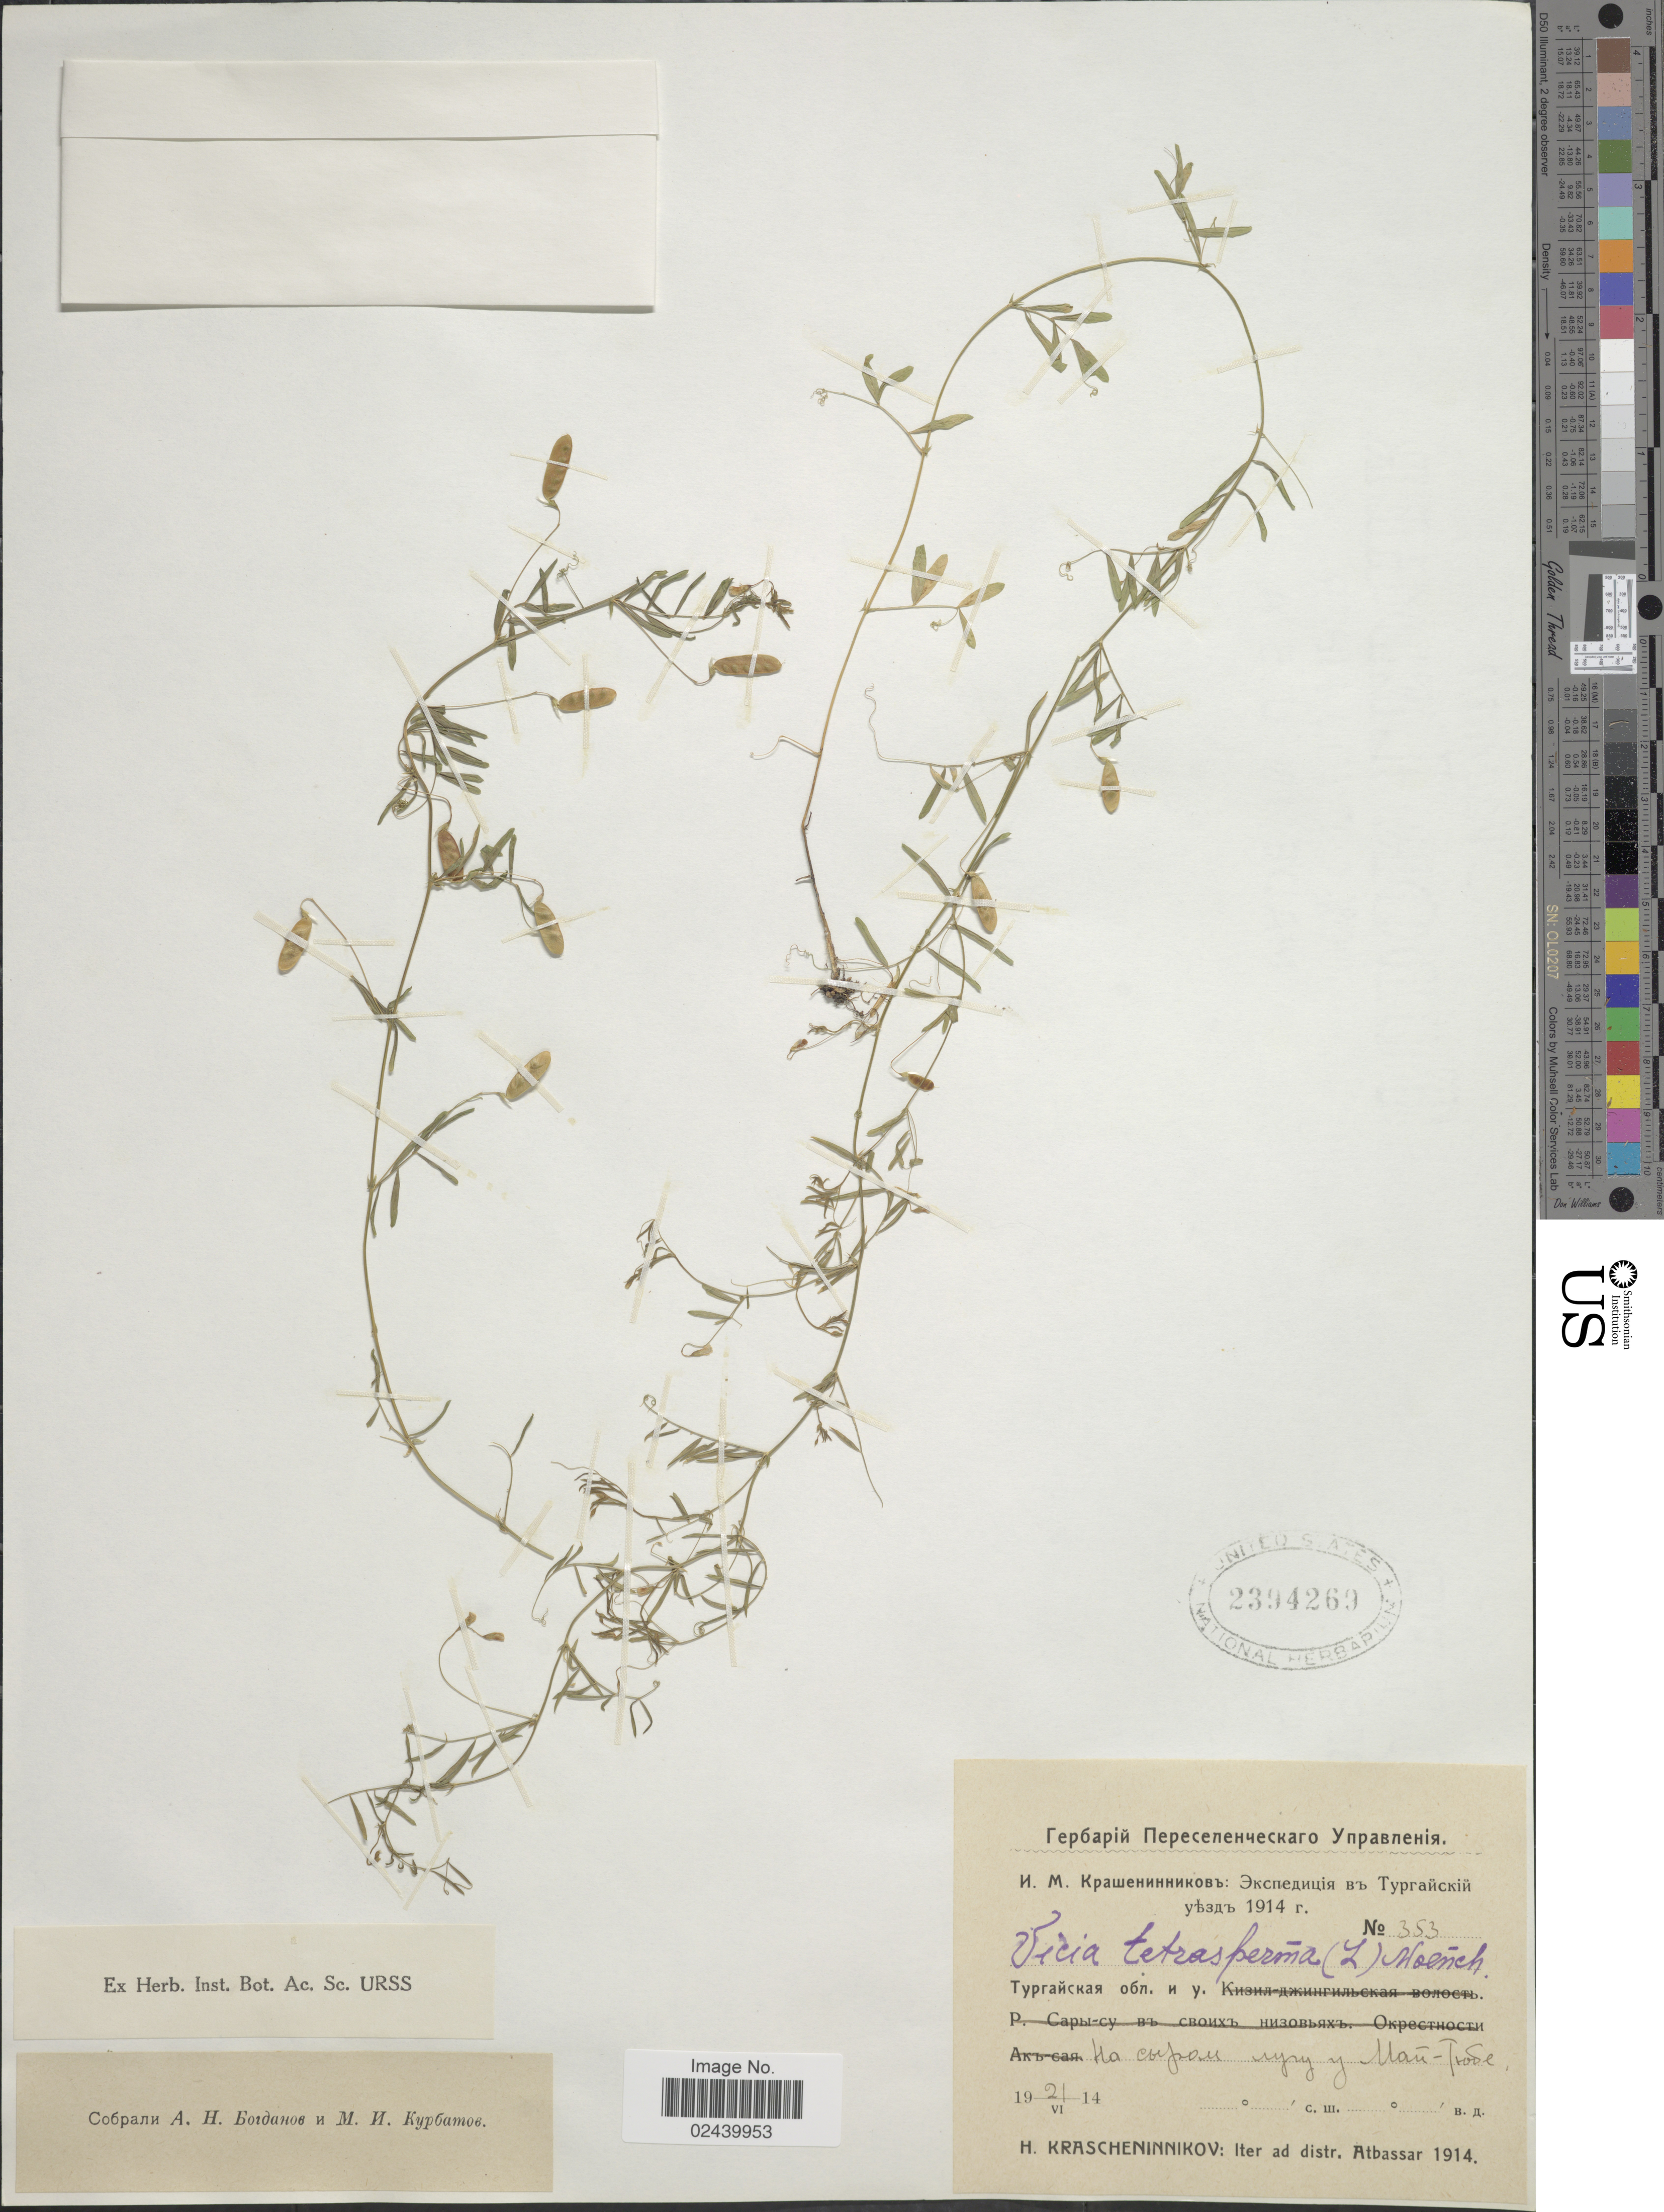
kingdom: Plantae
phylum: Tracheophyta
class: Magnoliopsida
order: Fabales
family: Fabaceae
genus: Vicia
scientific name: Vicia tetrasperma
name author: (L.) Schreb.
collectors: H. Krascheninnikov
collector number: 353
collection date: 1914-06-21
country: Kazakhstan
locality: X, Iter ad distr. Atbassar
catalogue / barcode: US 2394269